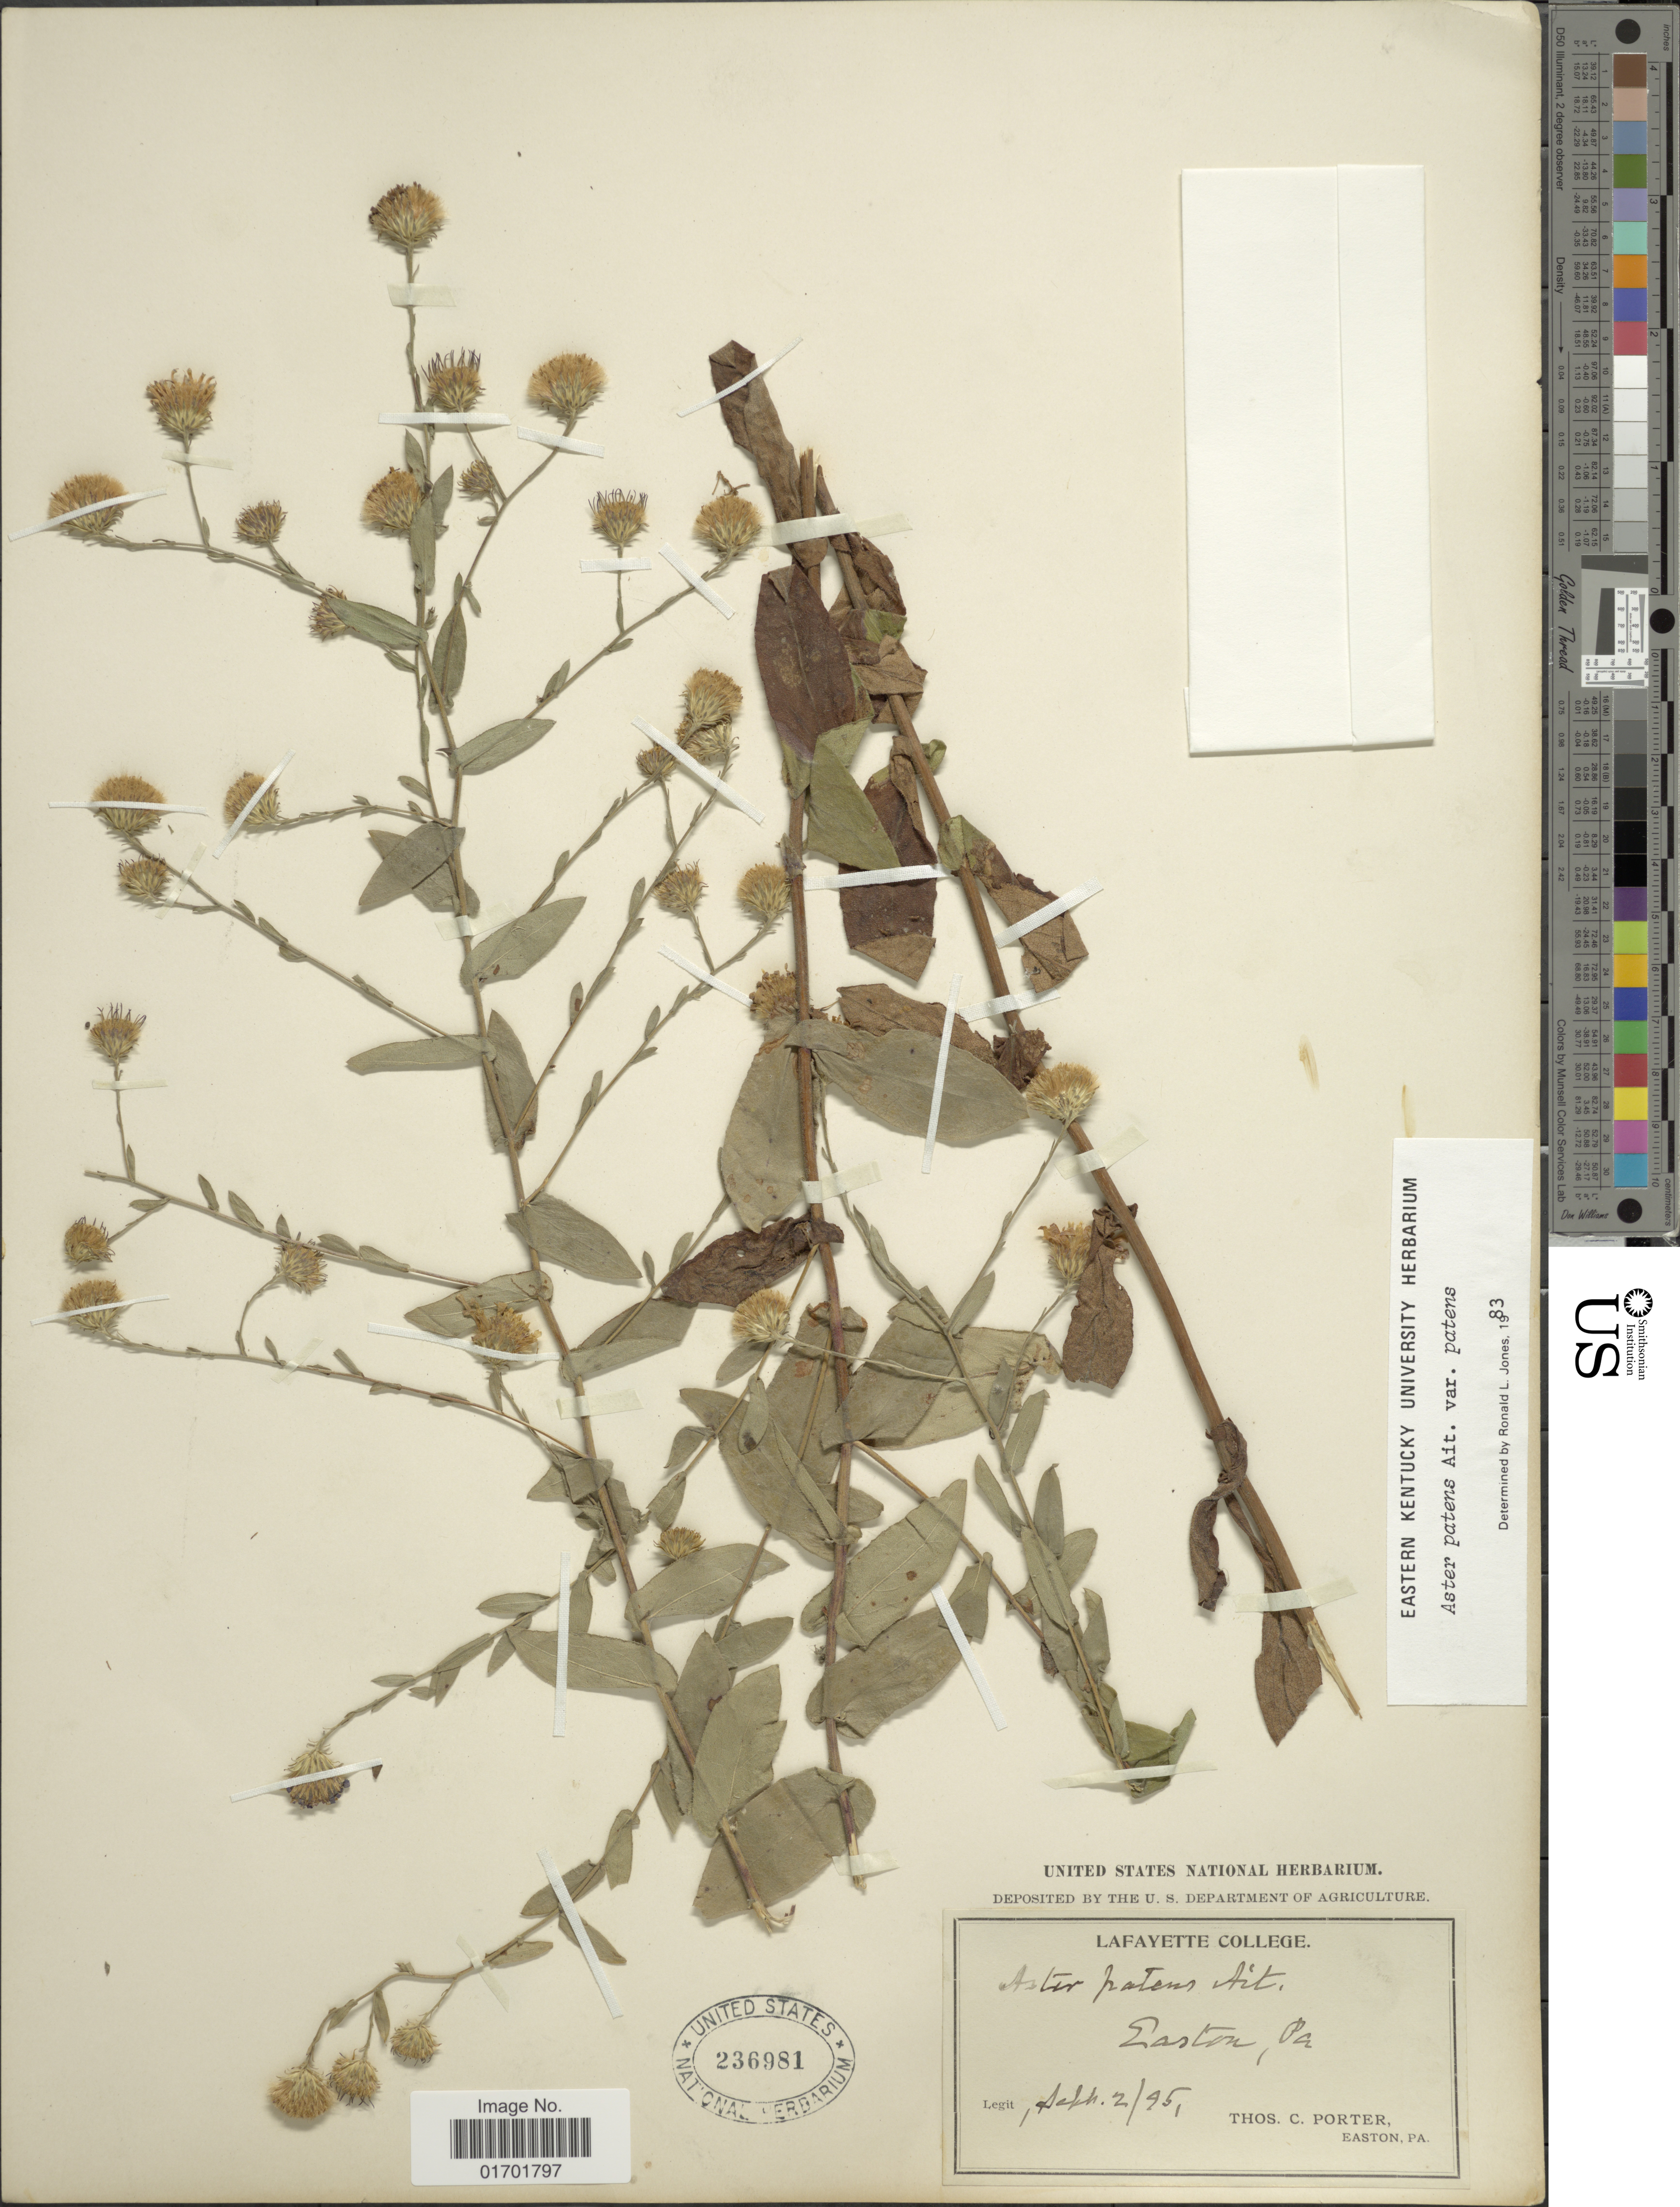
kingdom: Plantae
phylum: Tracheophyta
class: Magnoliopsida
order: Asterales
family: Asteraceae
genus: Symphyotrichum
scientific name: Symphyotrichum patens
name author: (Aiton) G.L. Nesom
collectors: T. C. Porter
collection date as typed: Transcribed d/m/y: 2/9/95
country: United States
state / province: Pennsylvania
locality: Easton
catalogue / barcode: US 236981